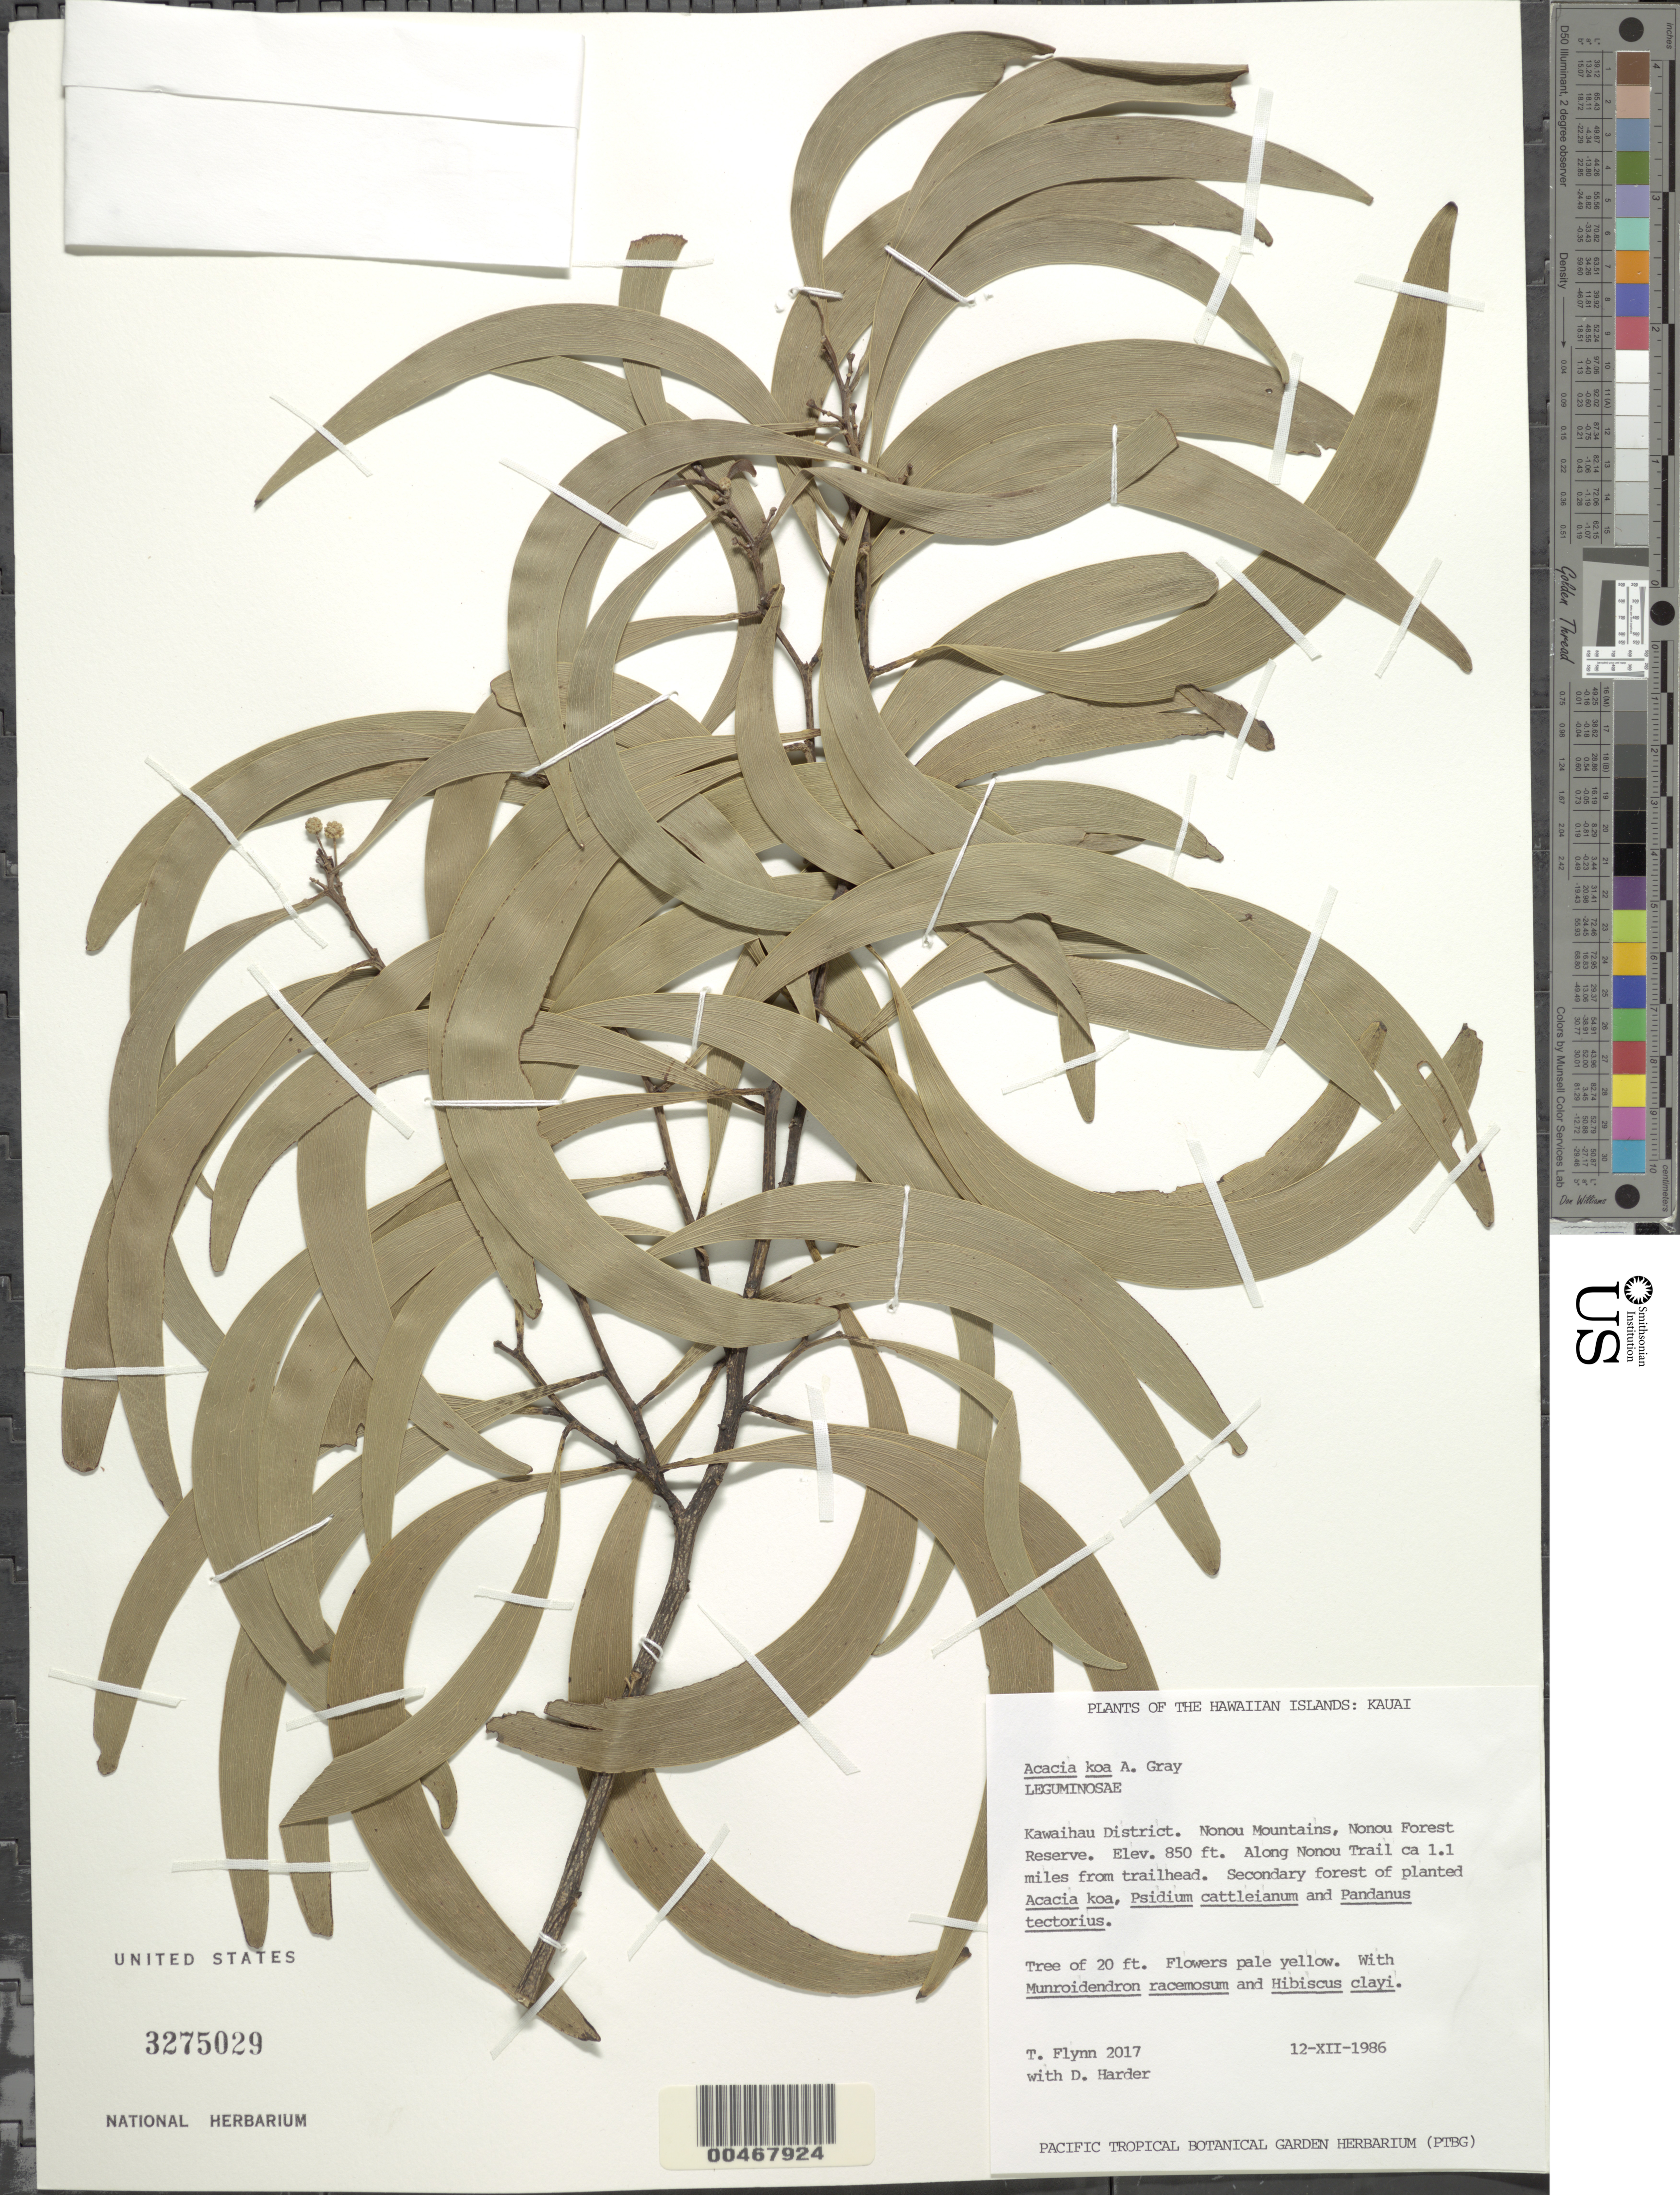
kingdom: Plantae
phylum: Tracheophyta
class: Magnoliopsida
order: Fabales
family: Fabaceae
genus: Acacia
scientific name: Acacia koa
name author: A. Gray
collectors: T. W. Flynn & D. Harder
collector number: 2017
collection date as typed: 12 Dec 1986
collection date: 1986-12-12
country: United States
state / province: Hawaii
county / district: Kauai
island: Kaua'i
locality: Kawaihau Dist., Nonou Mts., Nonou Forest Reserve, along Nonou Trail ca 1.1 mi from trailhead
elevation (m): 259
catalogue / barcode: US 3275029